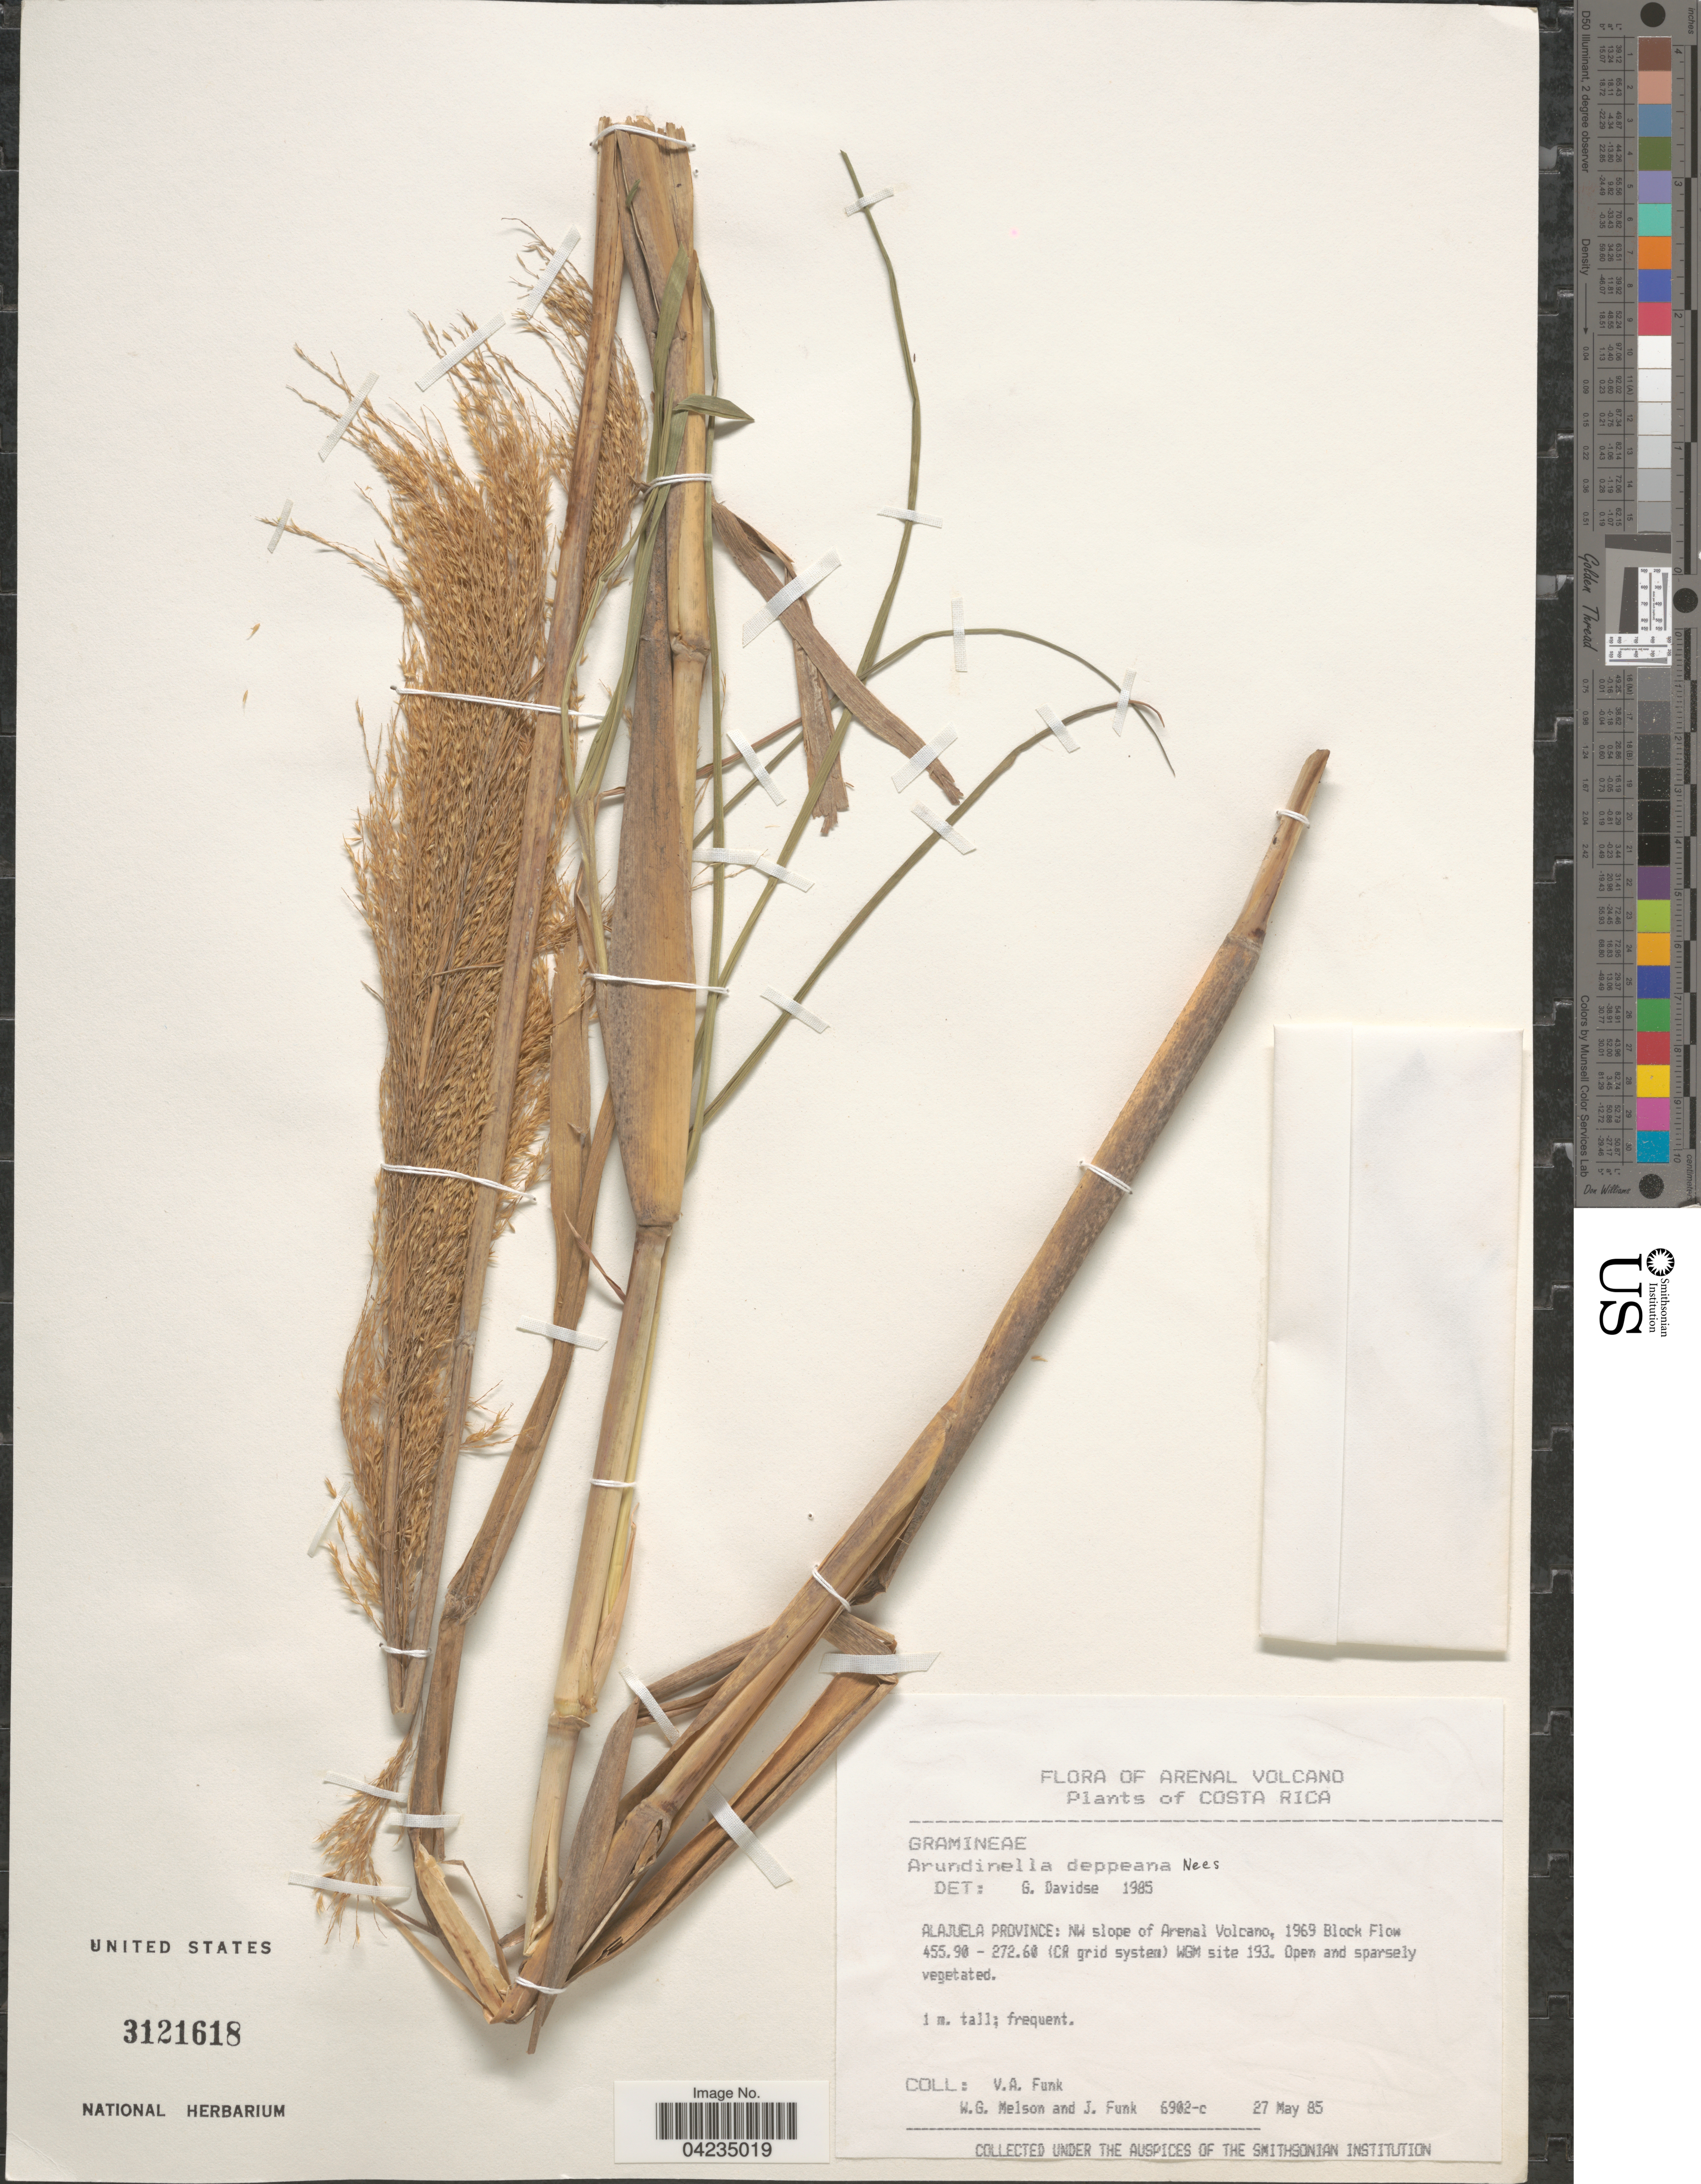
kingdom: Plantae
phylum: Tracheophyta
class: Liliopsida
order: Poales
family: Poaceae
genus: Arundinella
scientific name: Arundinella deppeana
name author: Nees ex Steud.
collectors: V. Funk, W. Melson & J. Funk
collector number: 6902-c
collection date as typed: Transcribed d/m/y: 27/5/85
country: Costa Rica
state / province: Alajuela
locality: Arenal Volcano. NW slope of Arenal Volcano, 1969 Block Flow 455.90 - 272.60 (CR grid system) WGM site 193.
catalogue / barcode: US 3121618